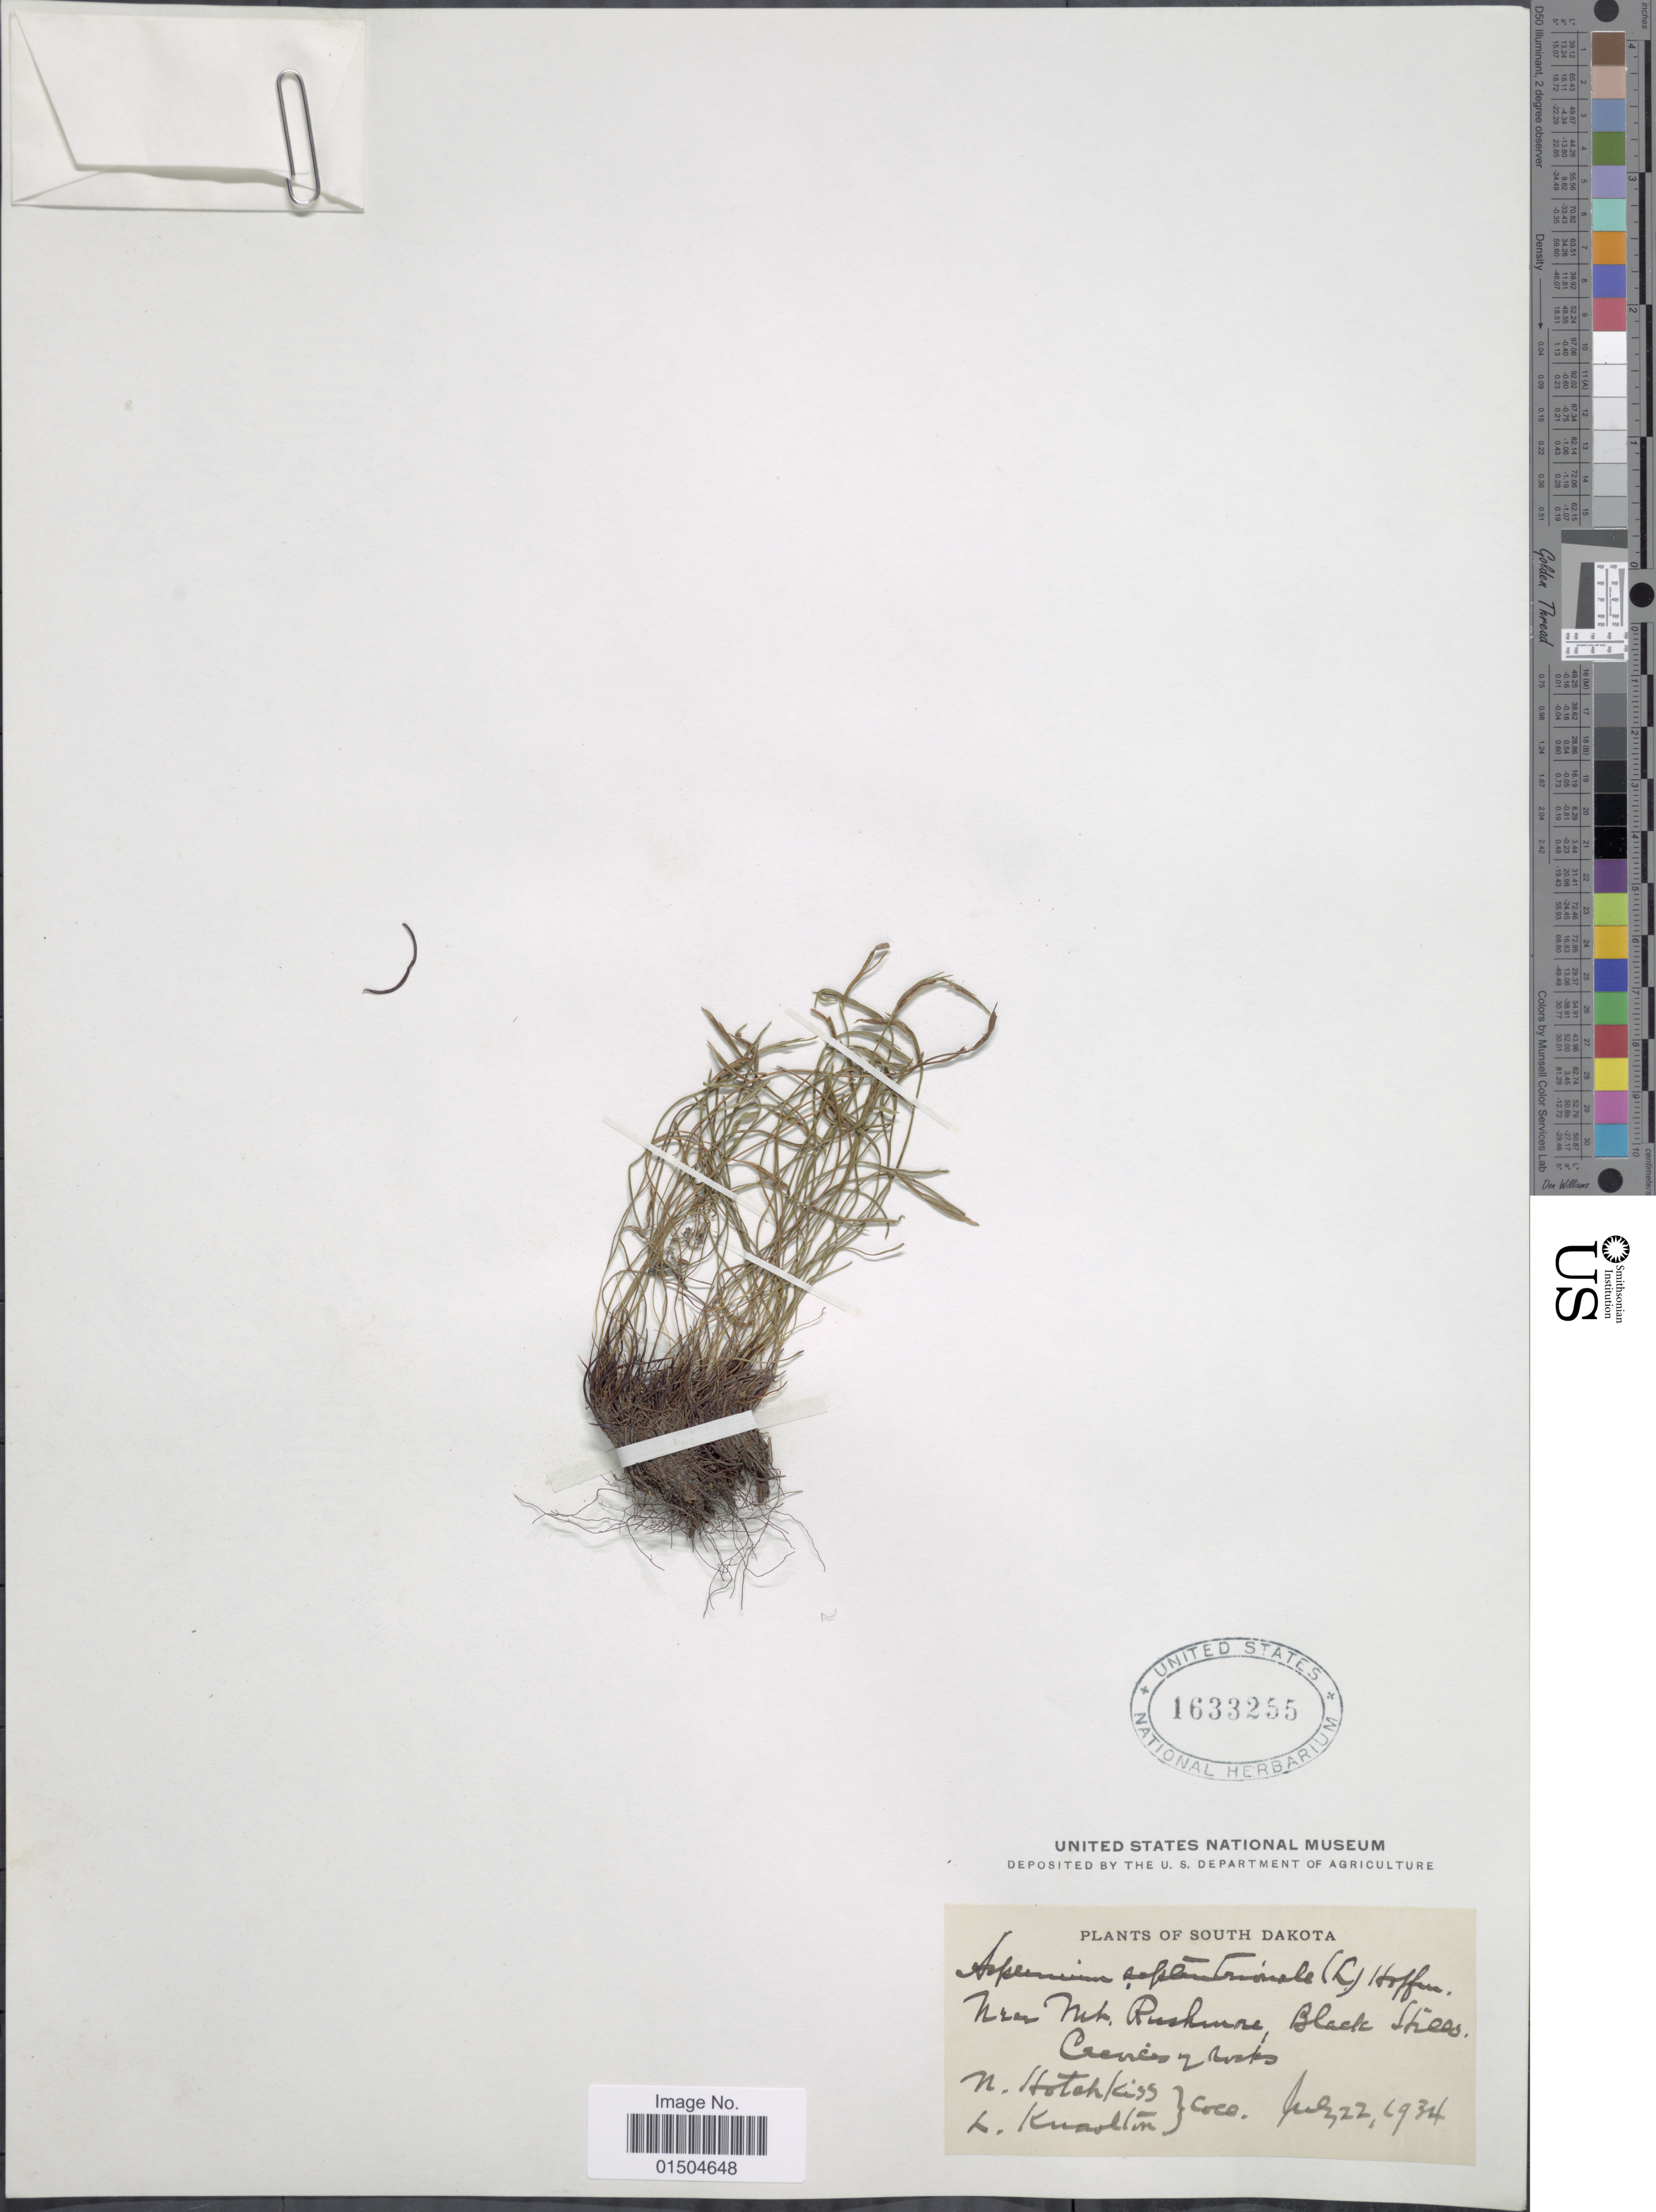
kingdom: Plantae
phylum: Tracheophyta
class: Polypodiopsida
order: Polypodiales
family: Aspleniaceae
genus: Asplenium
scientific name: Asplenium septentrionale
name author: (L.) Hoffm.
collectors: N. Hotchkiss & L. Knowlton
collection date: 1934-07-22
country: United States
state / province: South Dakota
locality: Near Mt. Rushmore, Balck Hills.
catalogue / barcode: US 1633255